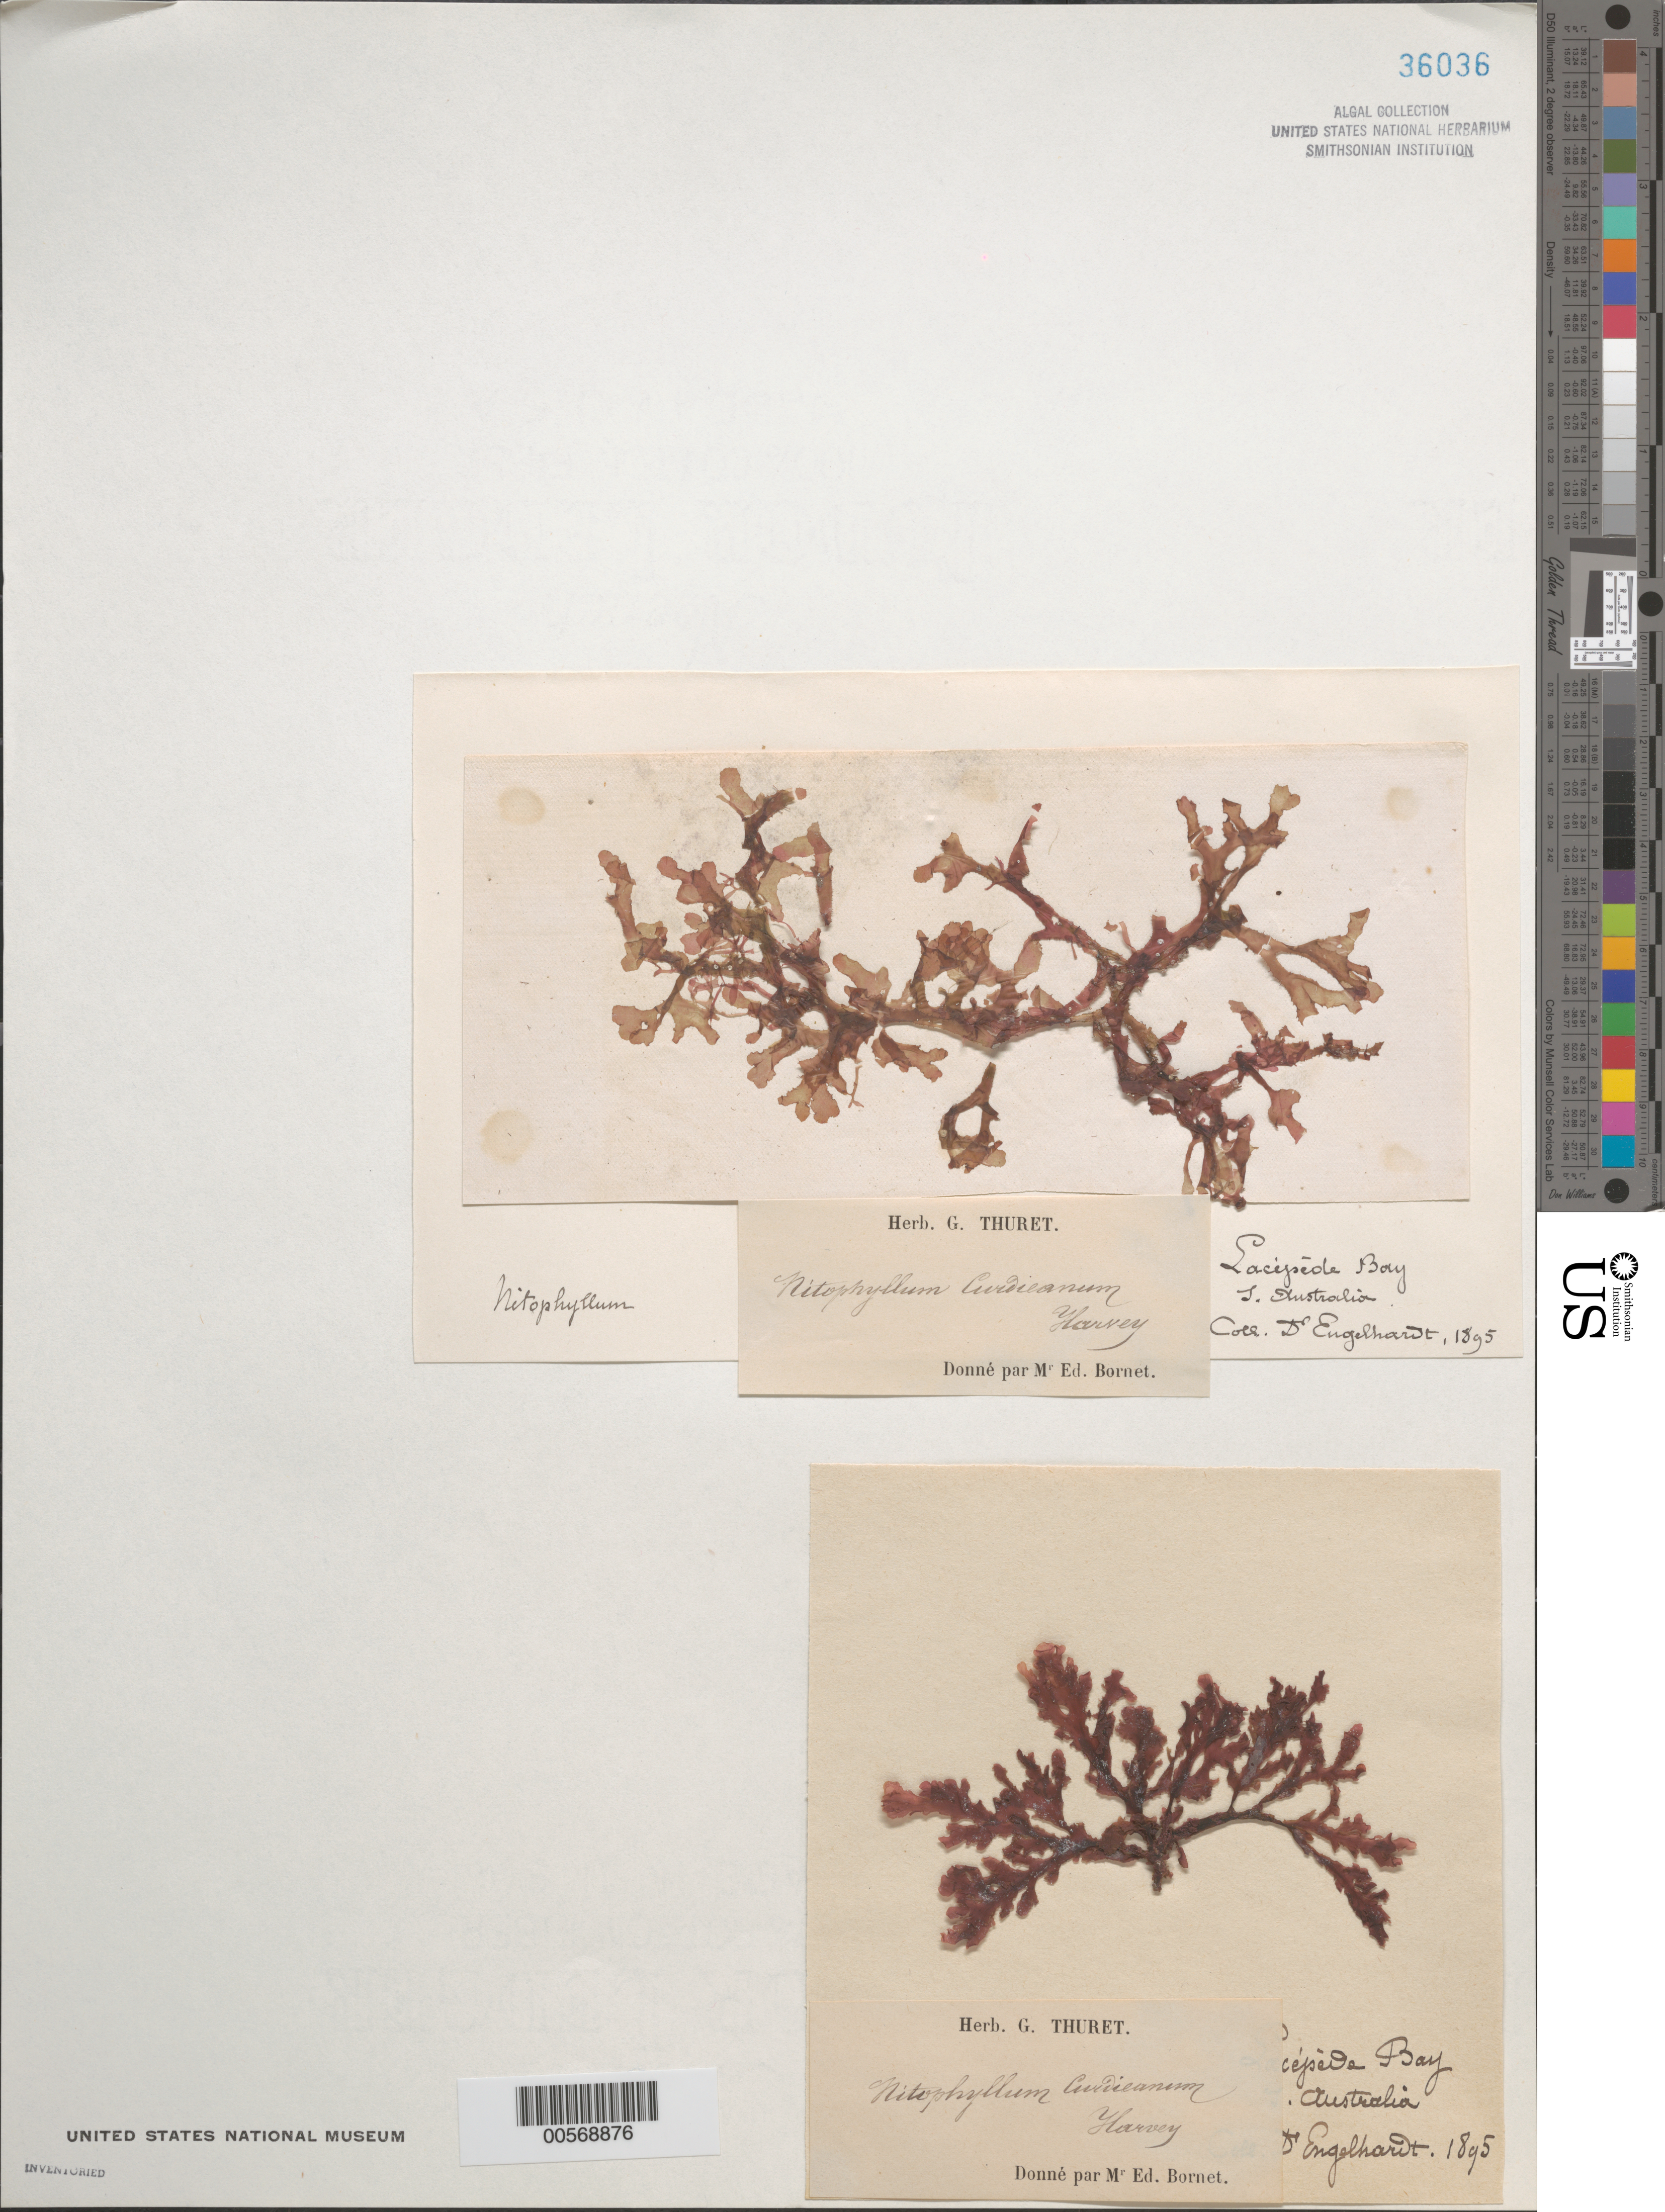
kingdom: Plantae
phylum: Rhodophyta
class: Florideophyceae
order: Ceramiales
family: Delesseriaceae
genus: Hymenena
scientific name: Hymenena curdieana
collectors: -. Engelhardt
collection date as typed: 1895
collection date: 1895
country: Australia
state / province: South Australia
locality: Lacepede bay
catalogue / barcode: US 36036